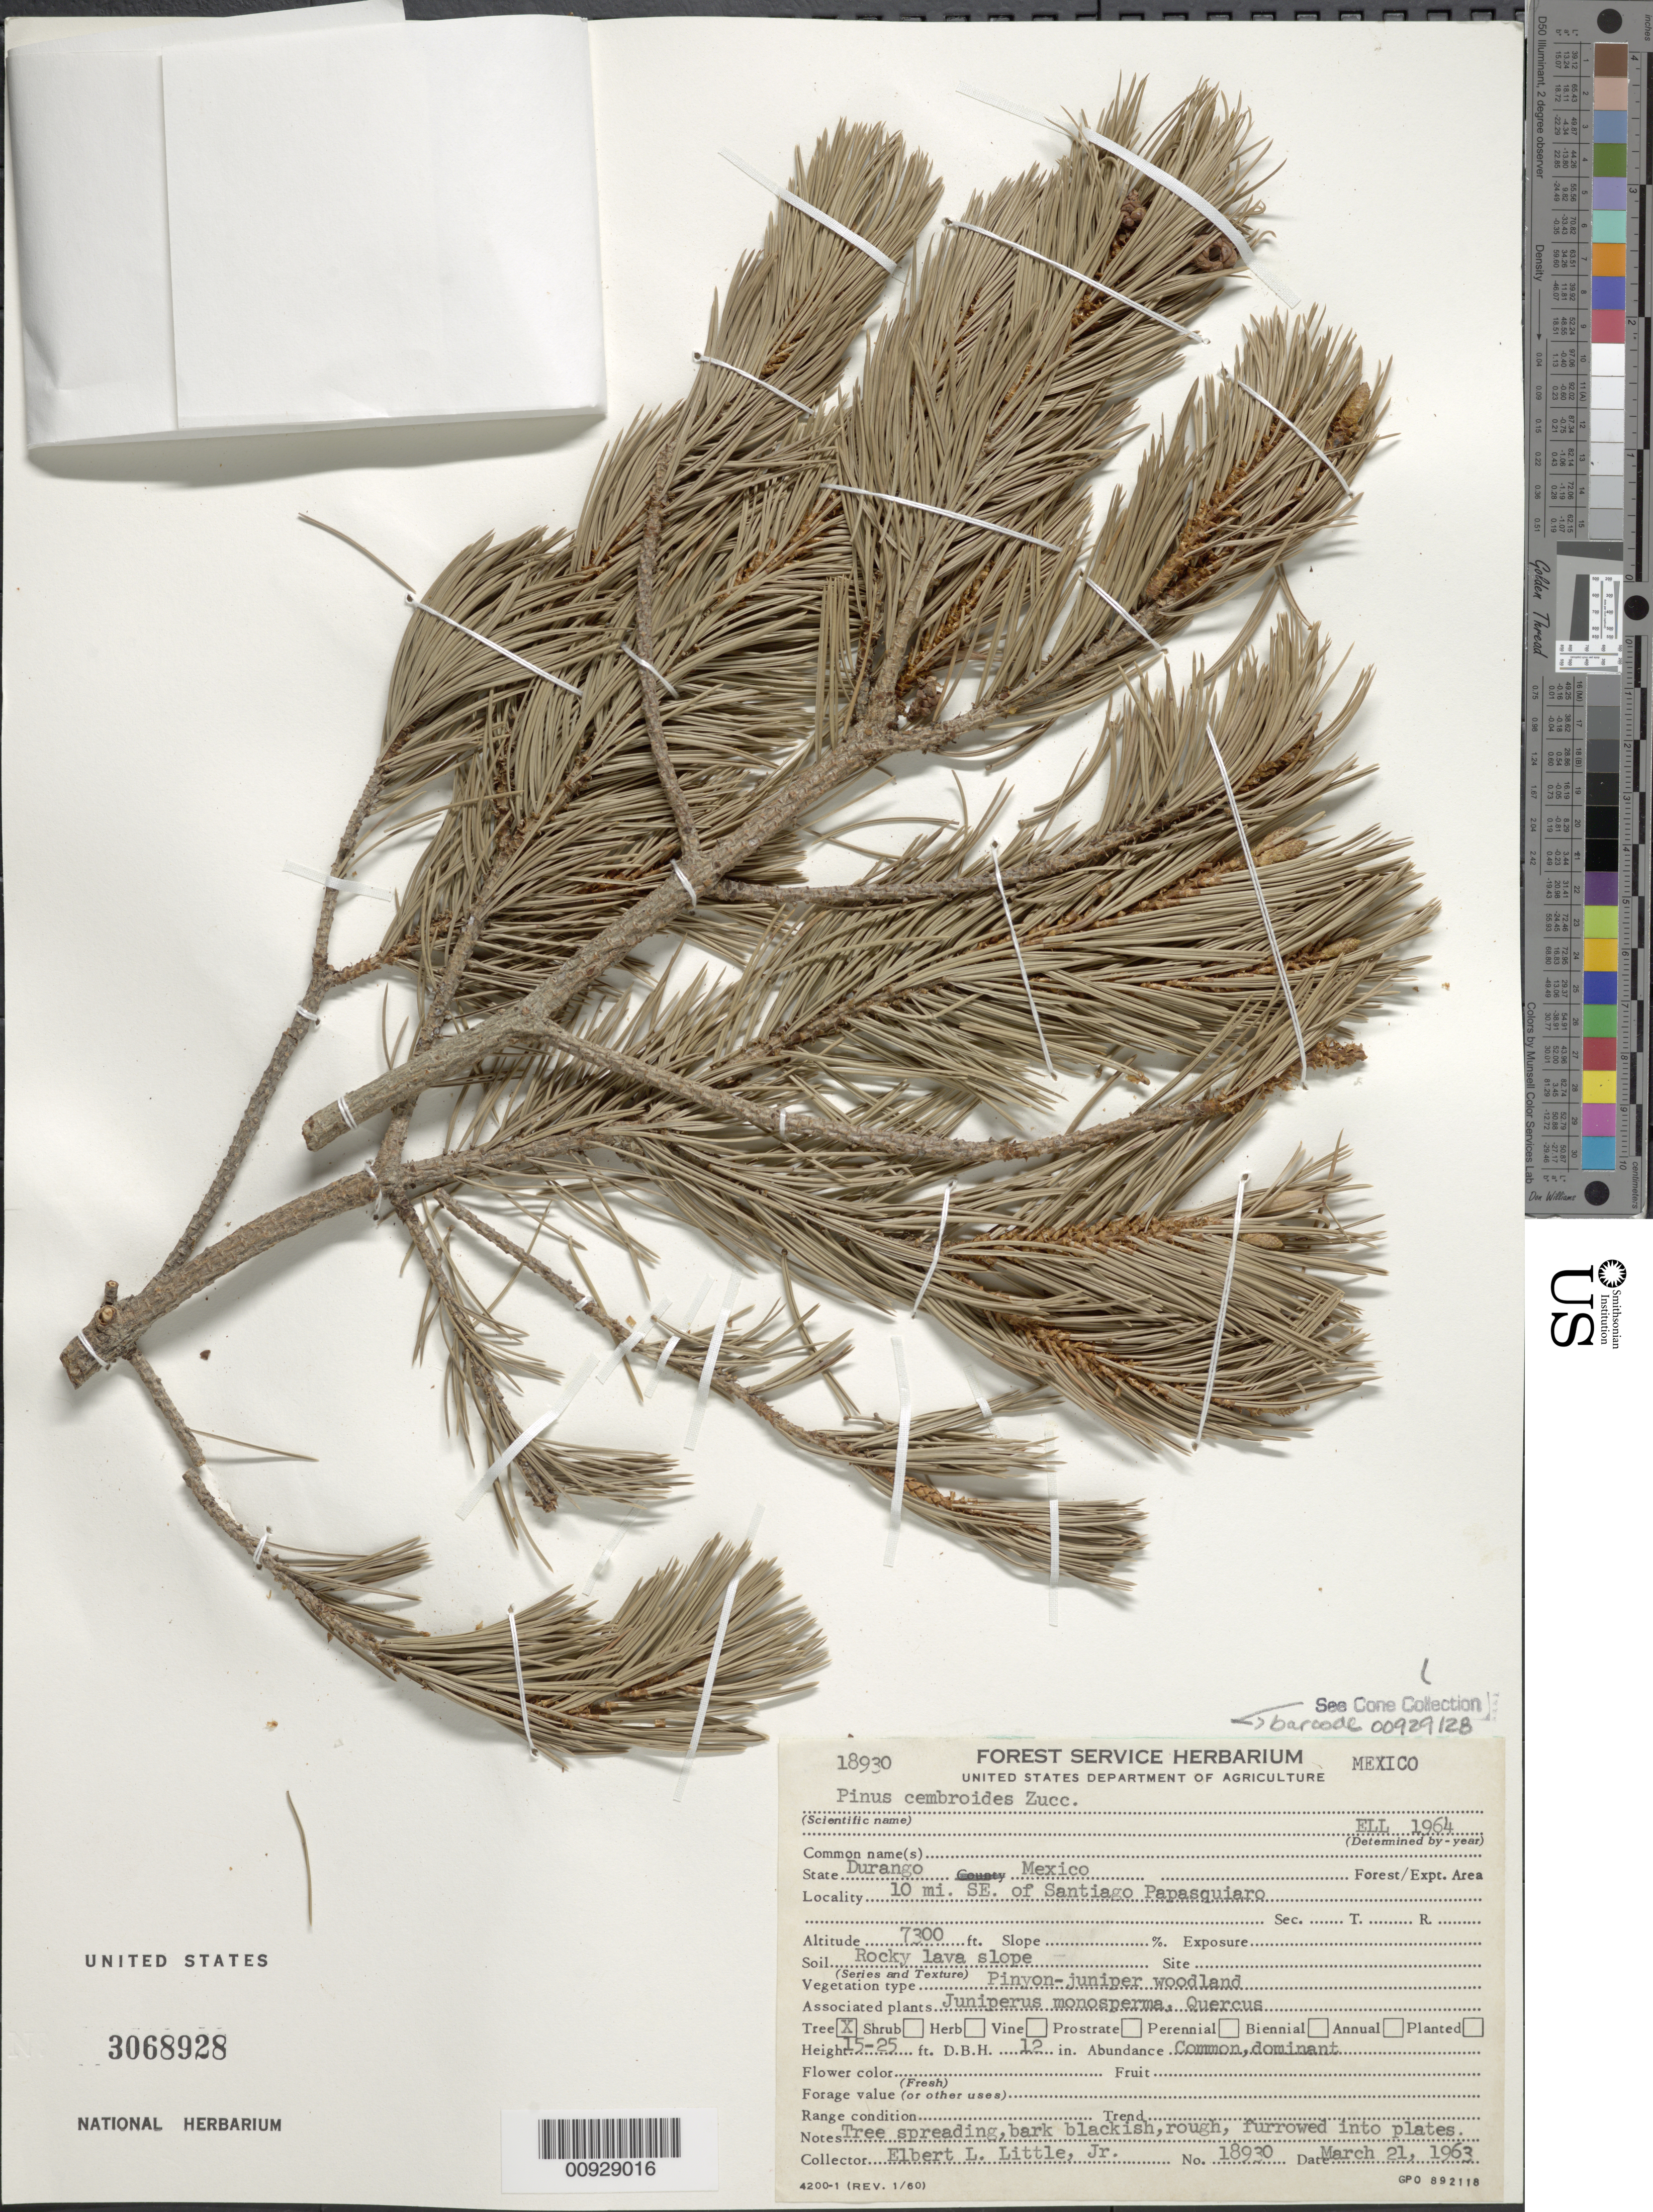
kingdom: Plantae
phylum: Tracheophyta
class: Pinopsida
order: Pinales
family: Pinaceae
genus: Pinus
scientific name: Pinus cembroides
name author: Zucc.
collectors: E. L. Little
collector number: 18930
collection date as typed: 21 Mar 1963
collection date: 1963-03-21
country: Mexico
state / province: Durango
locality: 10 mi. SE of Santiago Papasquiaro.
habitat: Rocky lava slope. Pinyon-juniper woodland. Associated plants Juniperus monosperma, Quercus.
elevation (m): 2225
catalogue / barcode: US 3068928